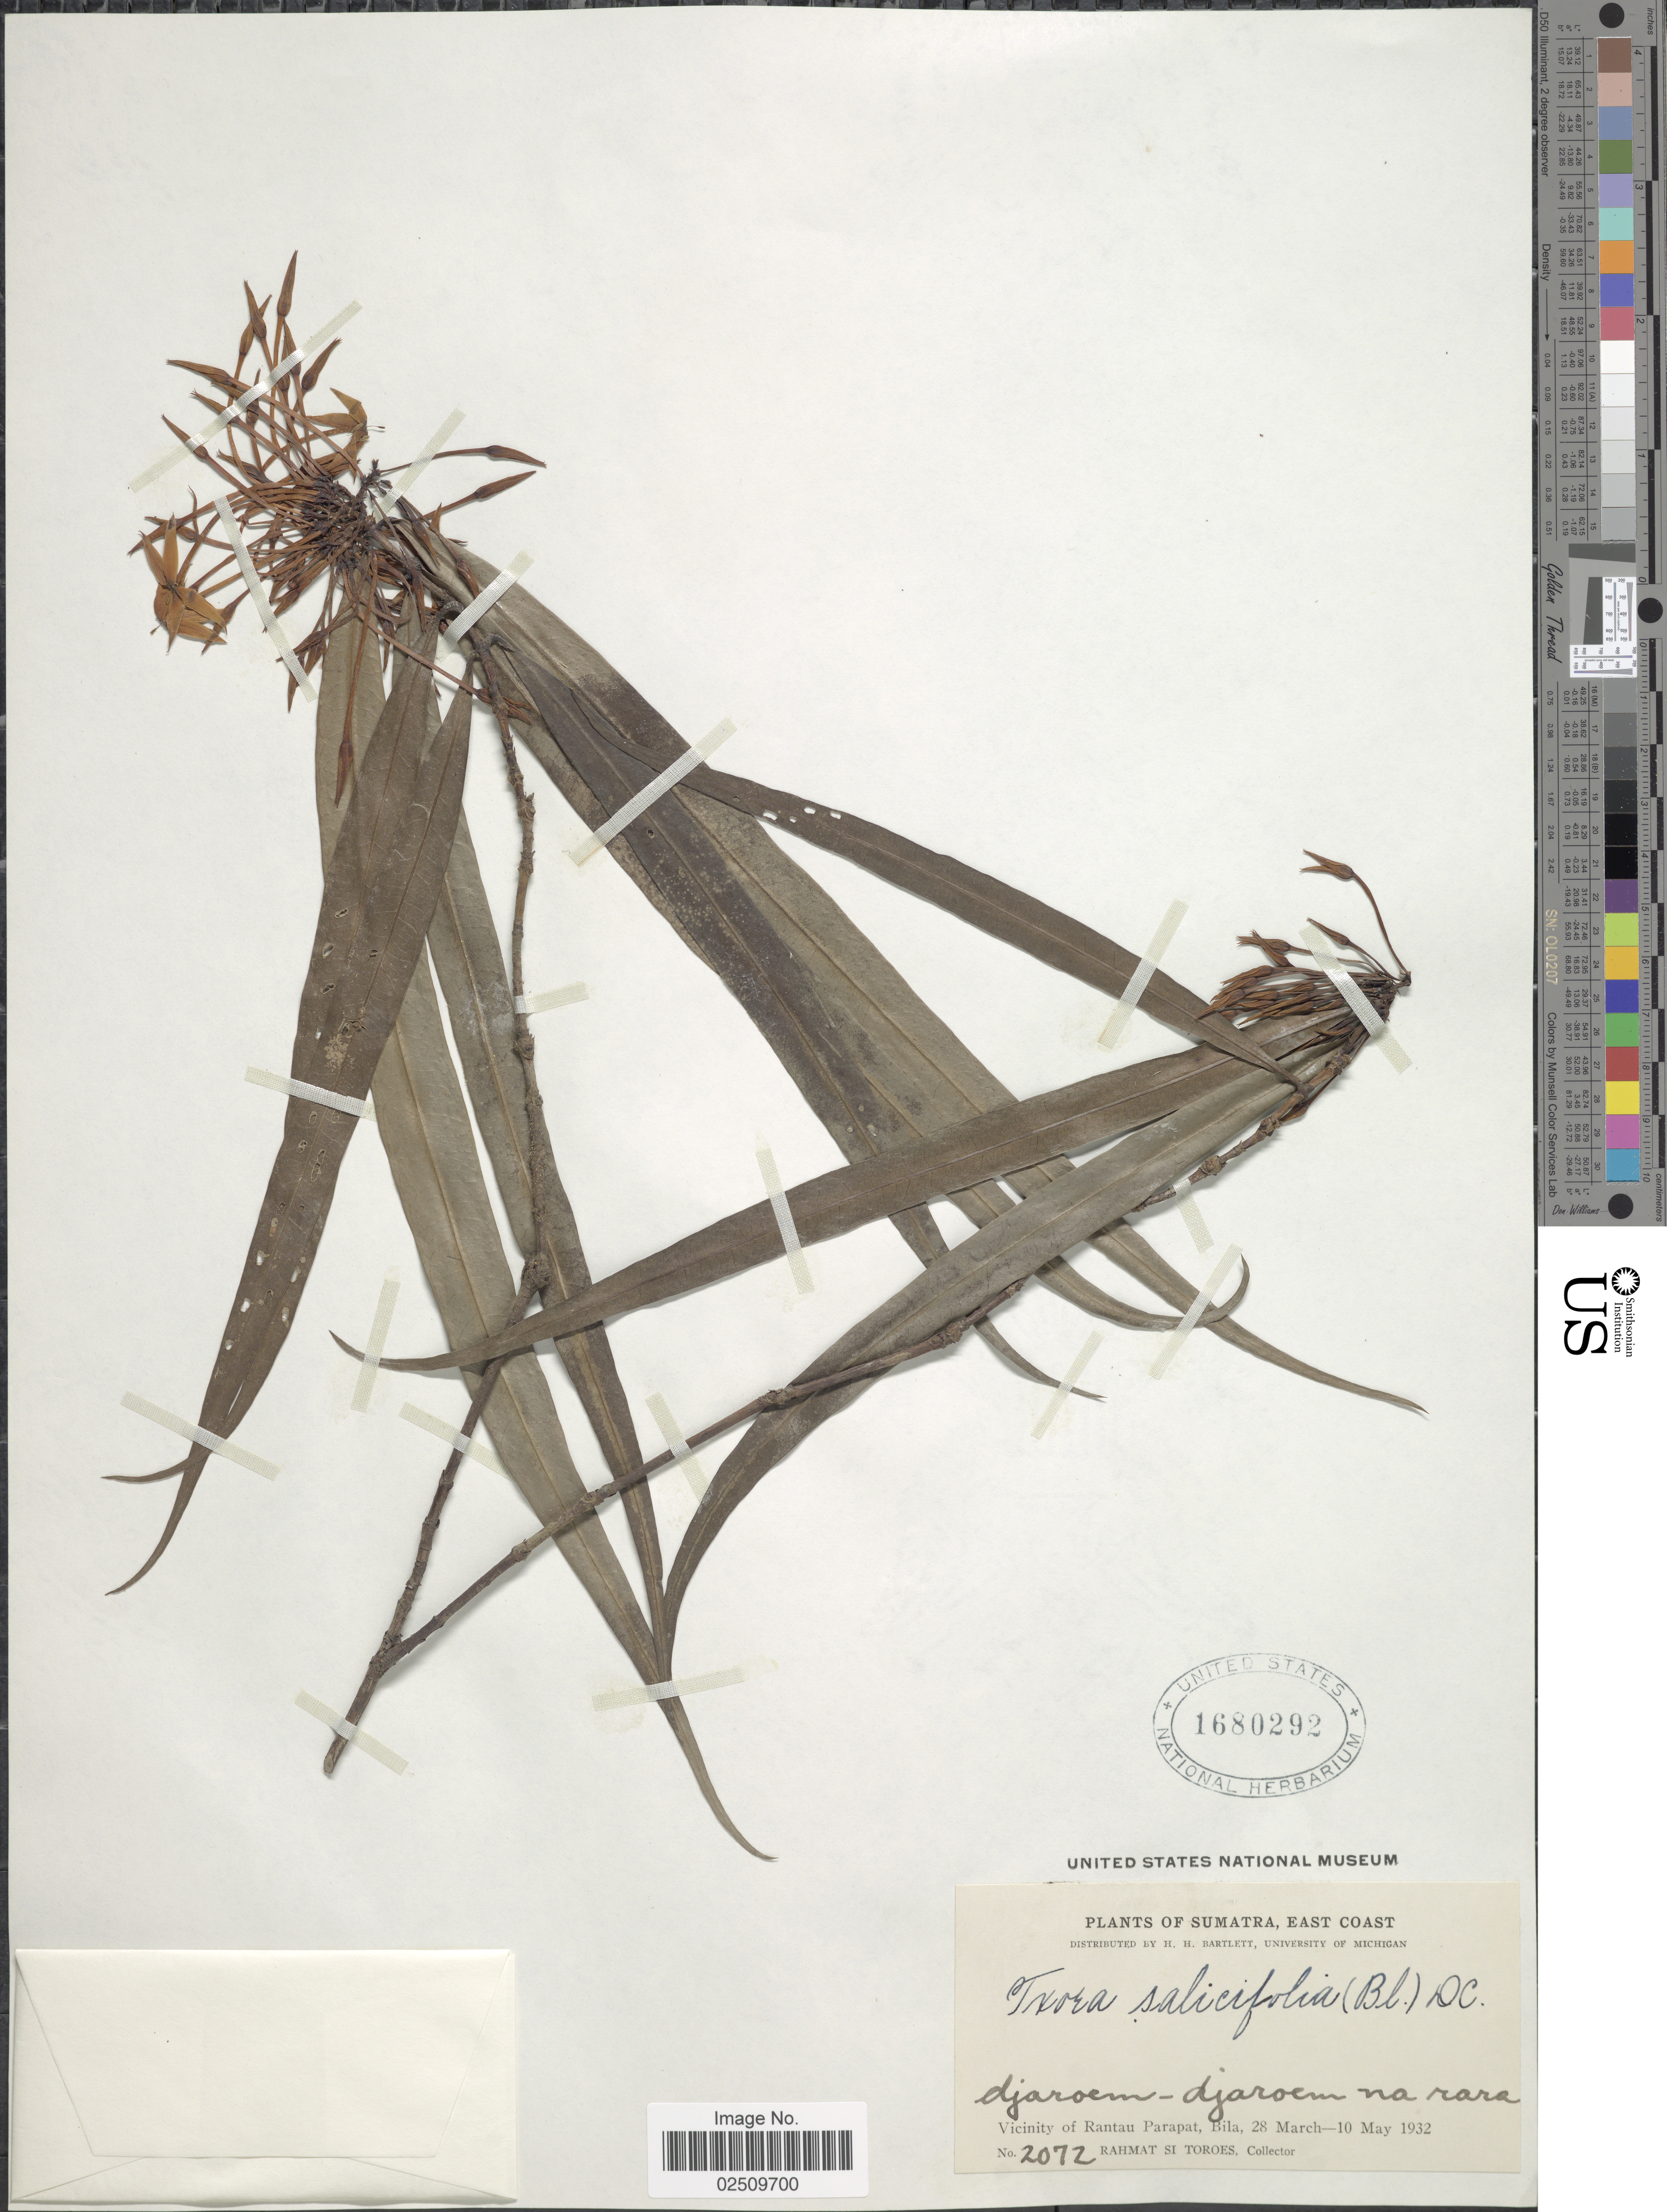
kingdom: Plantae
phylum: Tracheophyta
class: Magnoliopsida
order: Gentianales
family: Rubiaceae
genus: Ixora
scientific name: Ixora salicifolia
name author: (Blume) DC.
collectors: Rahmat Si Boeea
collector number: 2072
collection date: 1932-03-28/1932-05-10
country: Indonesia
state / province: Sumatra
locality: East Coast, djaroem-djaroem na rara, Vicinity of Rantau Parapat, Bila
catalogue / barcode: US 1680292